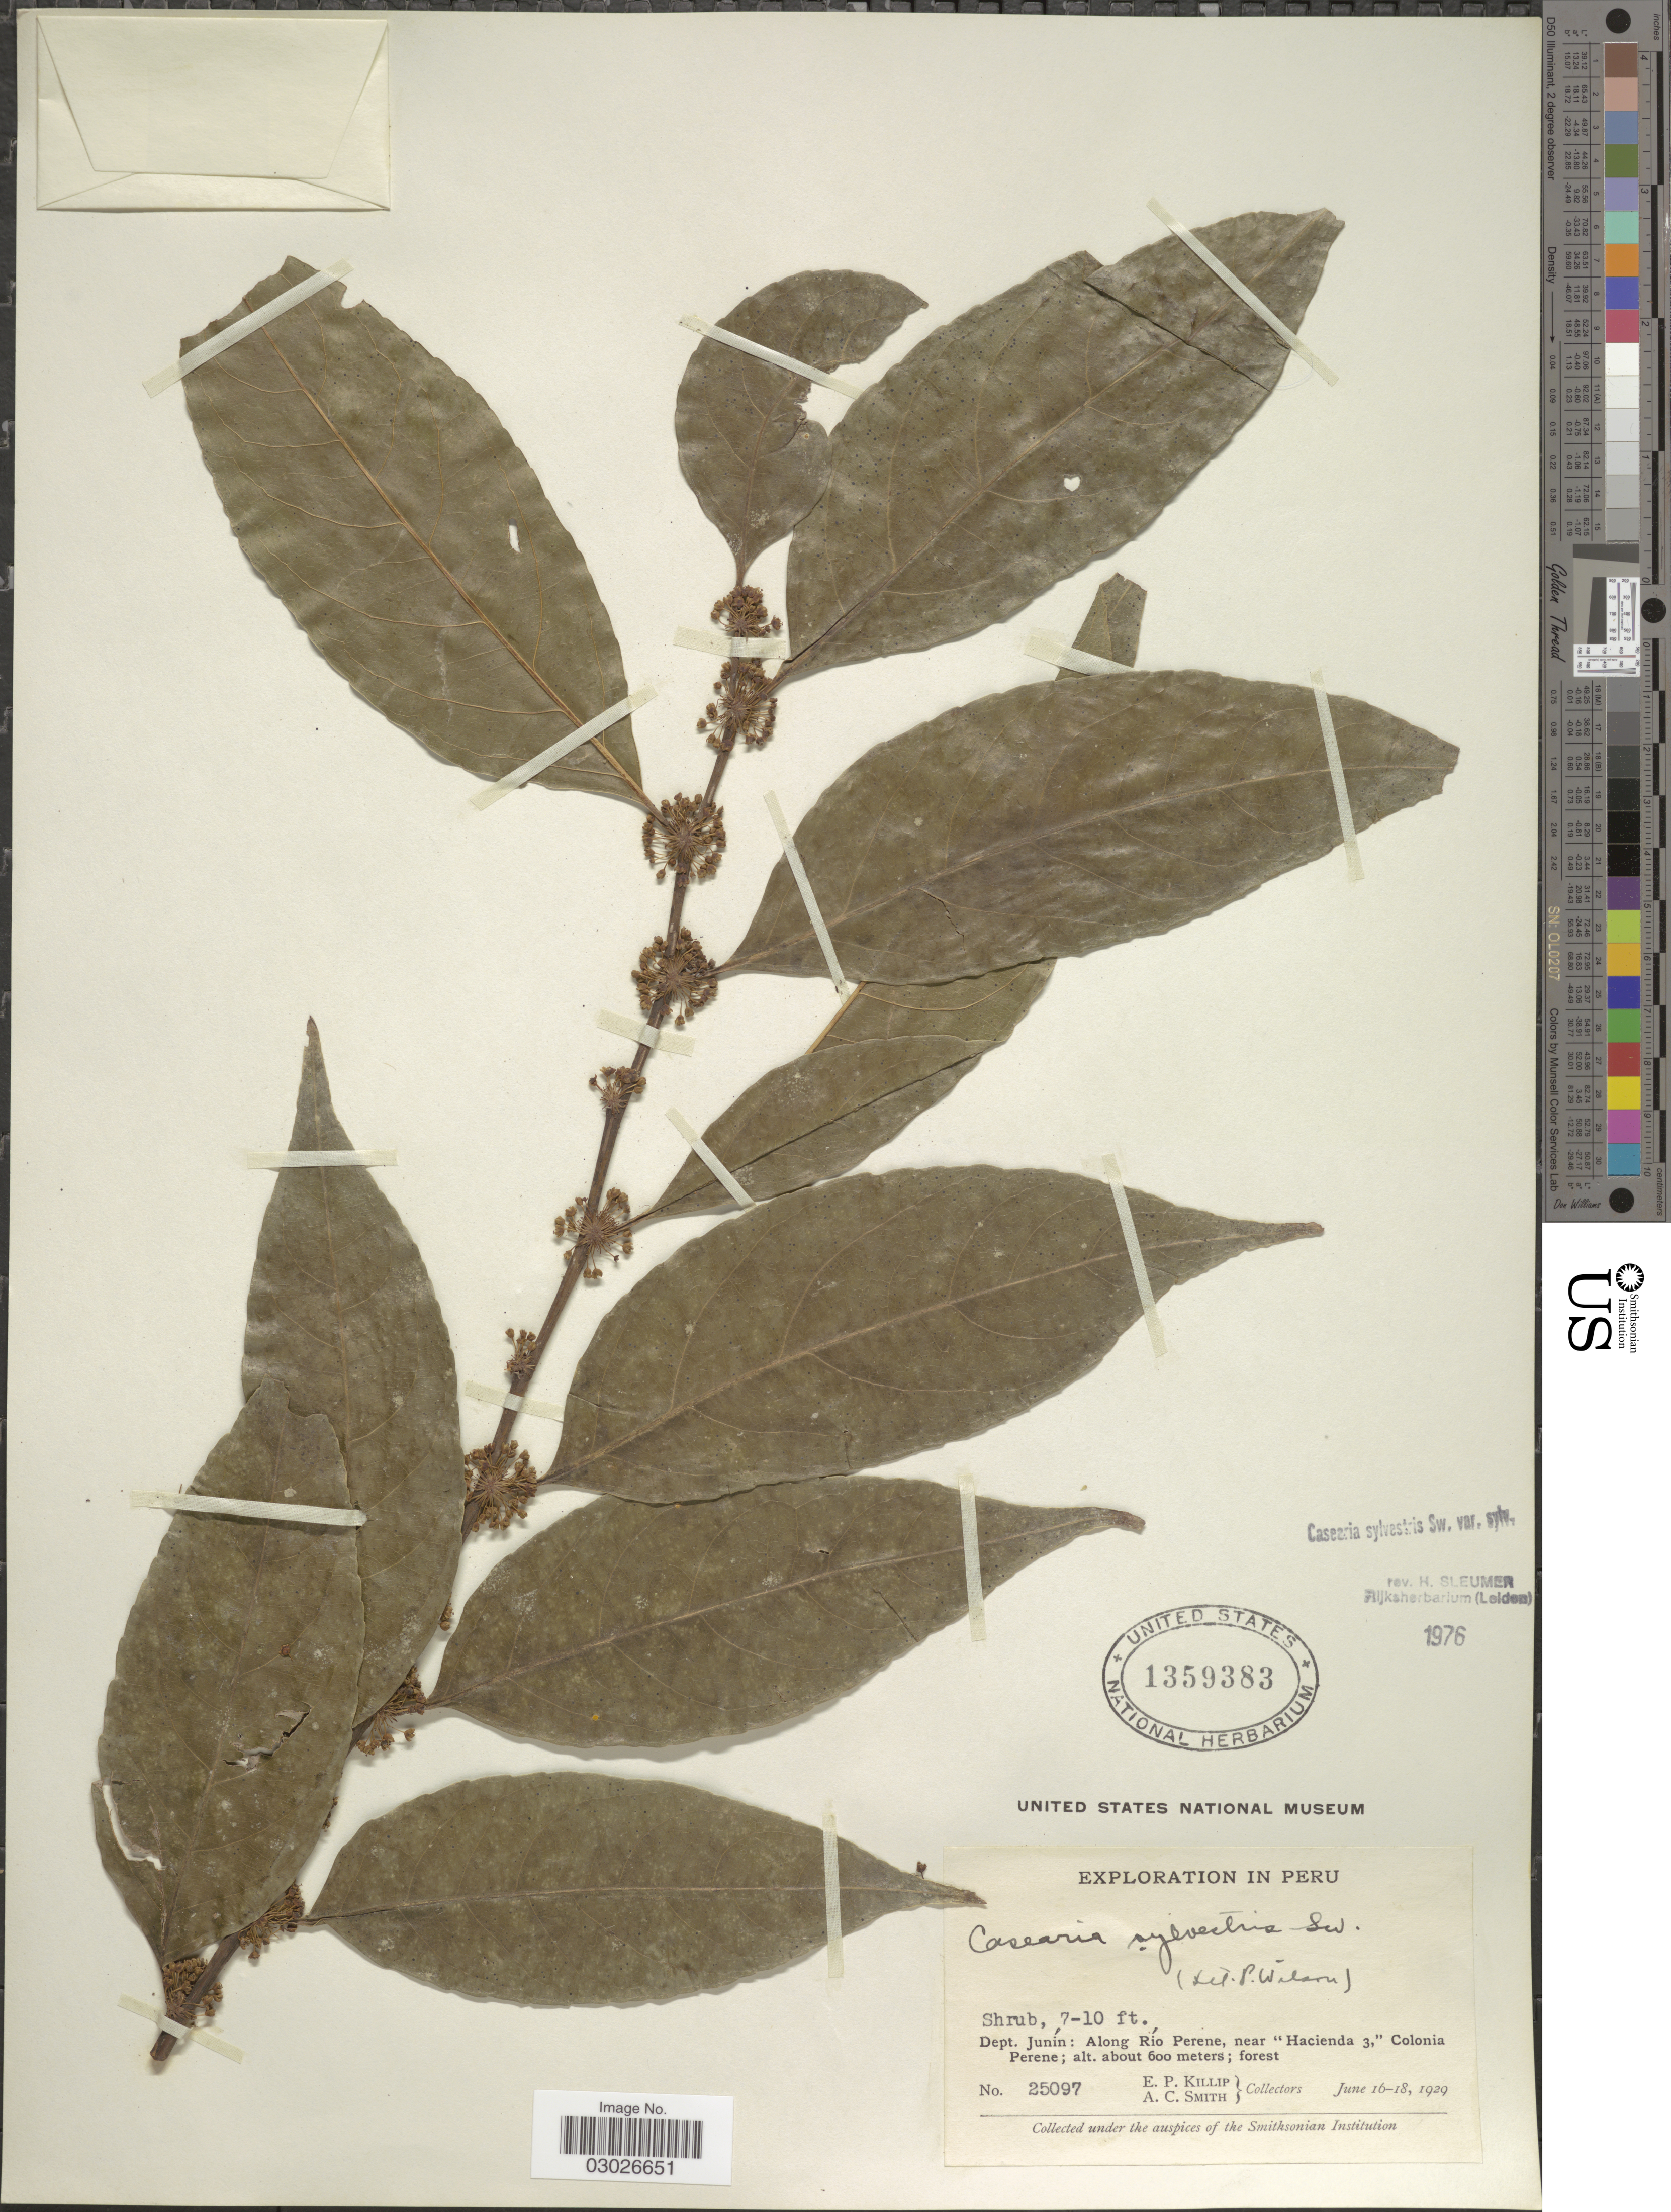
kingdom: Plantae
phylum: Tracheophyta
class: Magnoliopsida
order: Malpighiales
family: Salicaceae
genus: Casearia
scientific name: Casearia sylvestris var. sylvestris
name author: Sw.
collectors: E. P. Killip & A. C. Smith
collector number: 25097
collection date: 1929-06-16/1929-06-18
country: Peru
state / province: Junín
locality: Dept. Junín: Along Río Perene, near "Hacienda 3", Colonia Perene.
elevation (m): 600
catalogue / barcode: US 1359383